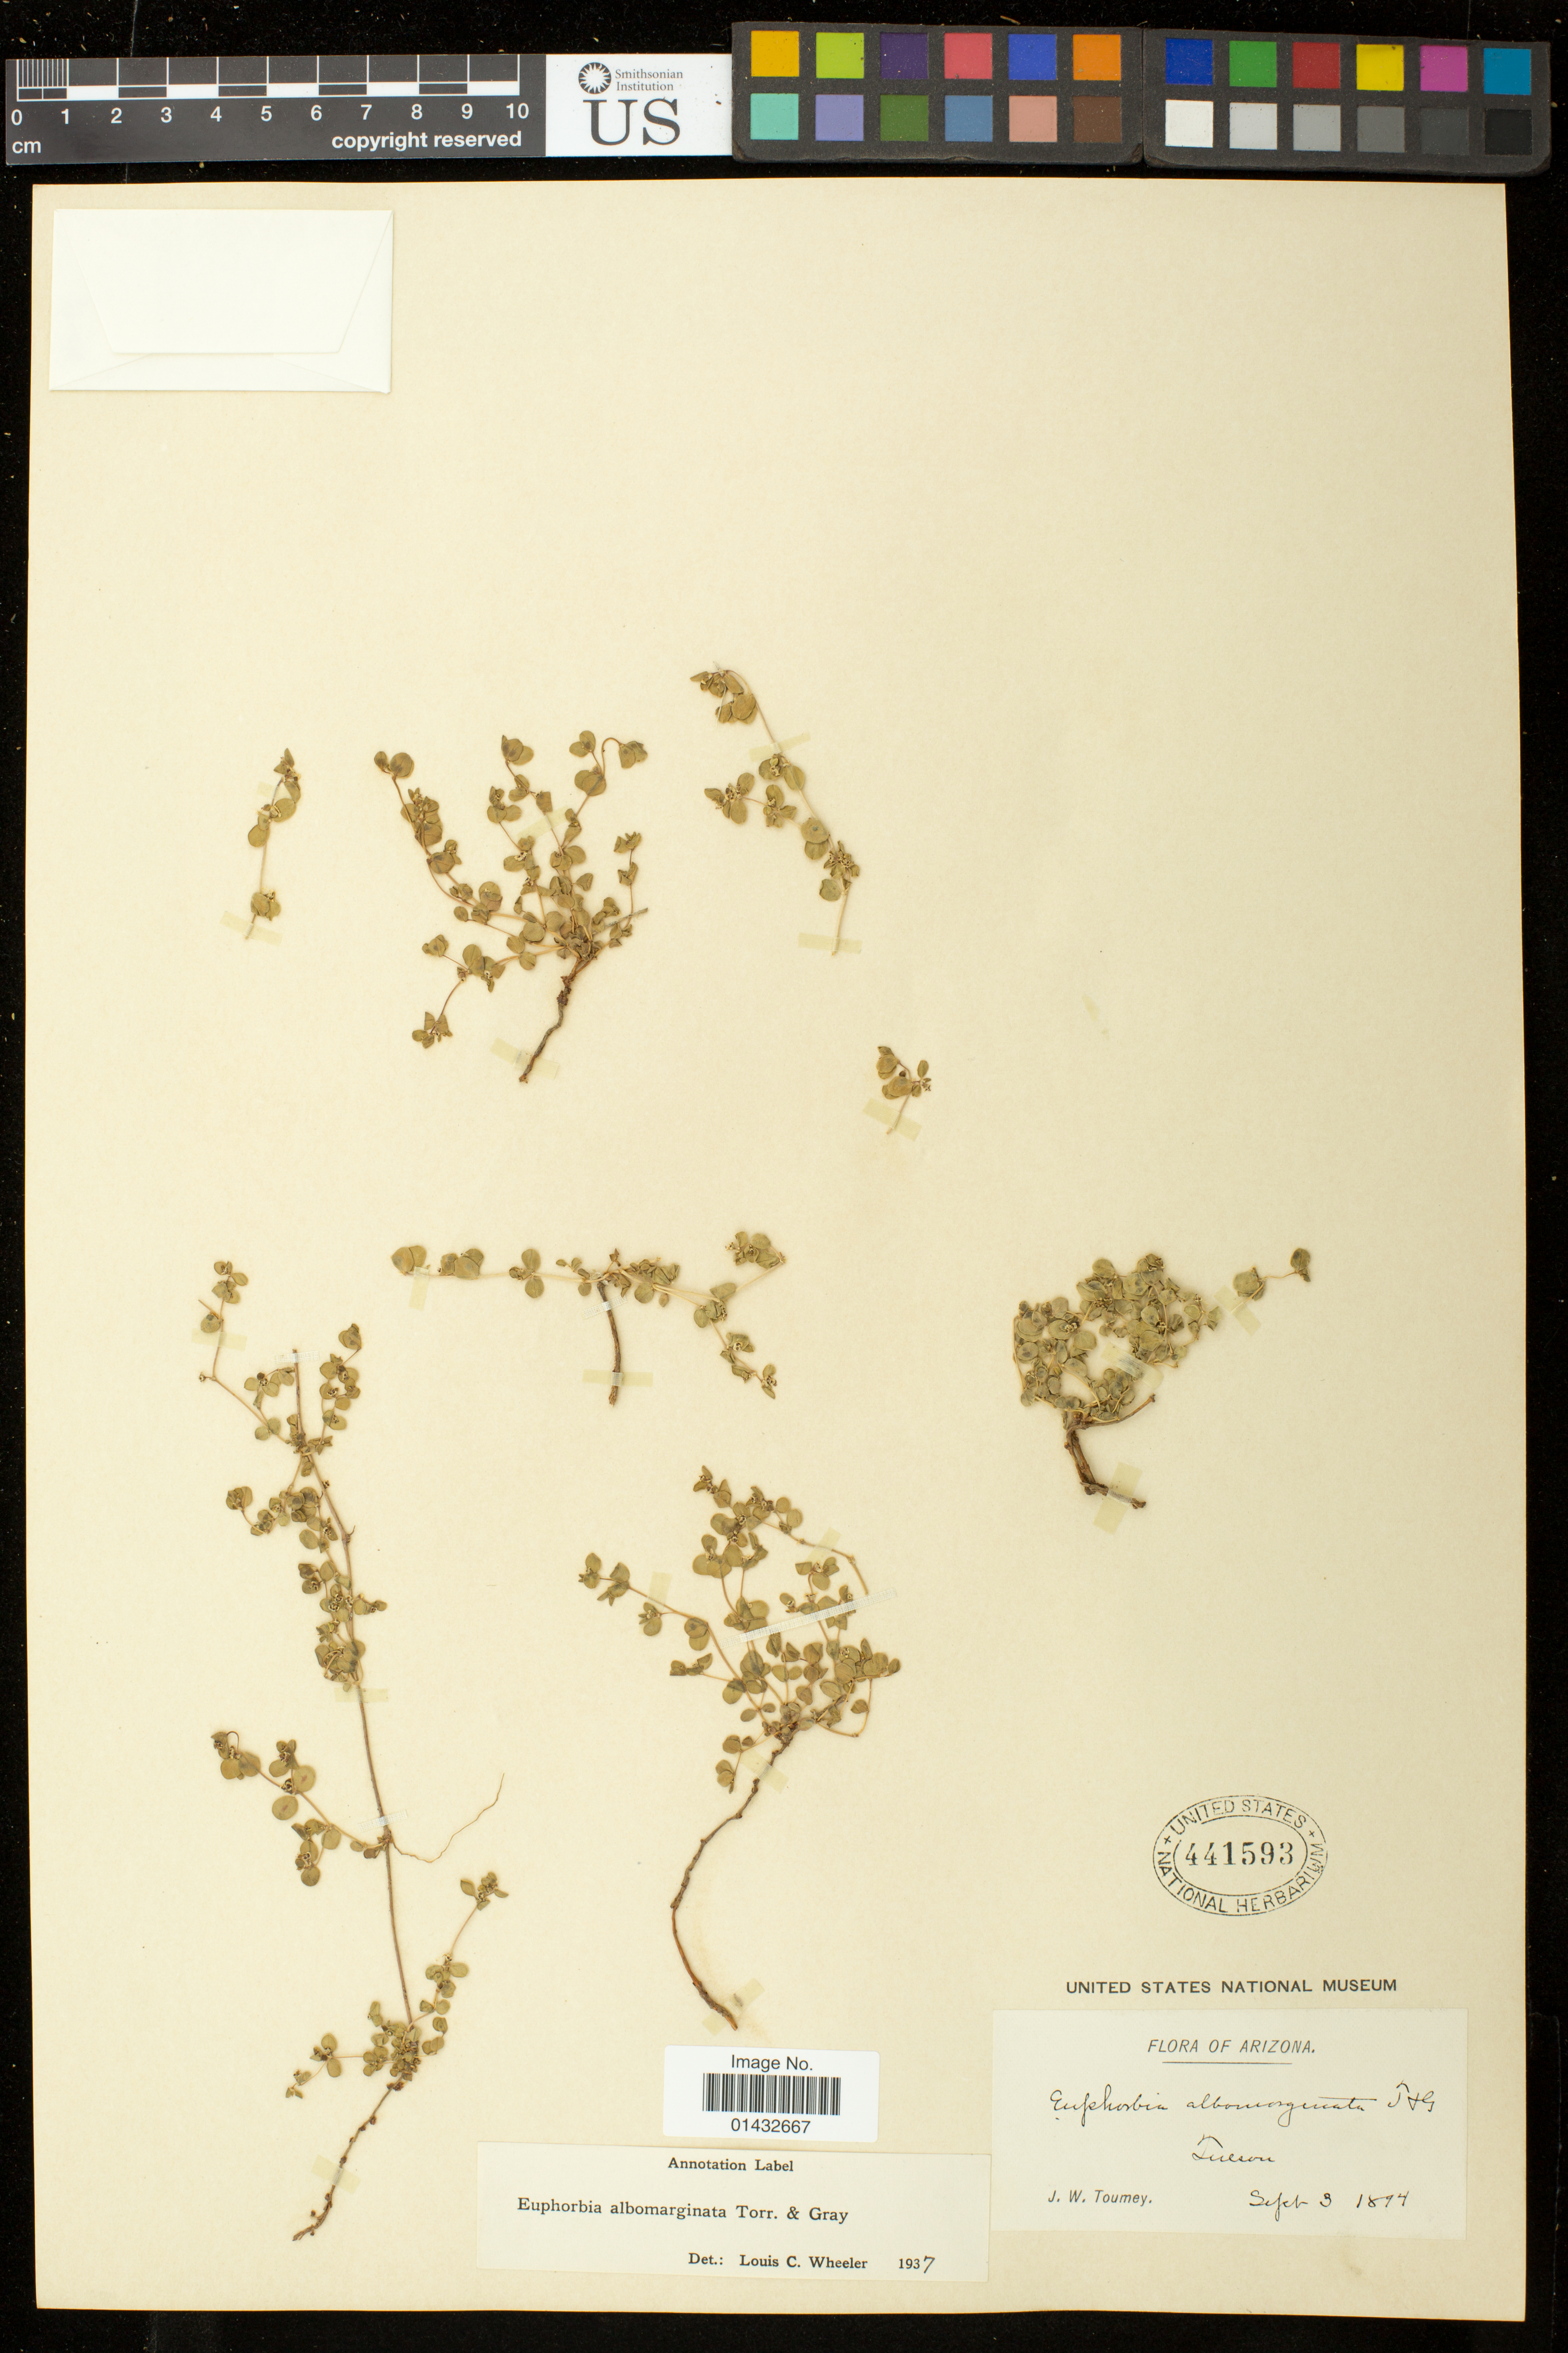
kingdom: Plantae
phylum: Tracheophyta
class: Magnoliopsida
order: Malpighiales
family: Euphorbiaceae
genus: Euphorbia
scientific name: Euphorbia albomarginata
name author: Torr. & A. Gray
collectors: J. W. Toumey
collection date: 1894-09-03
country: United States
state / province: Arizona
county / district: Pima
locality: Tucson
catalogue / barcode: US 441593